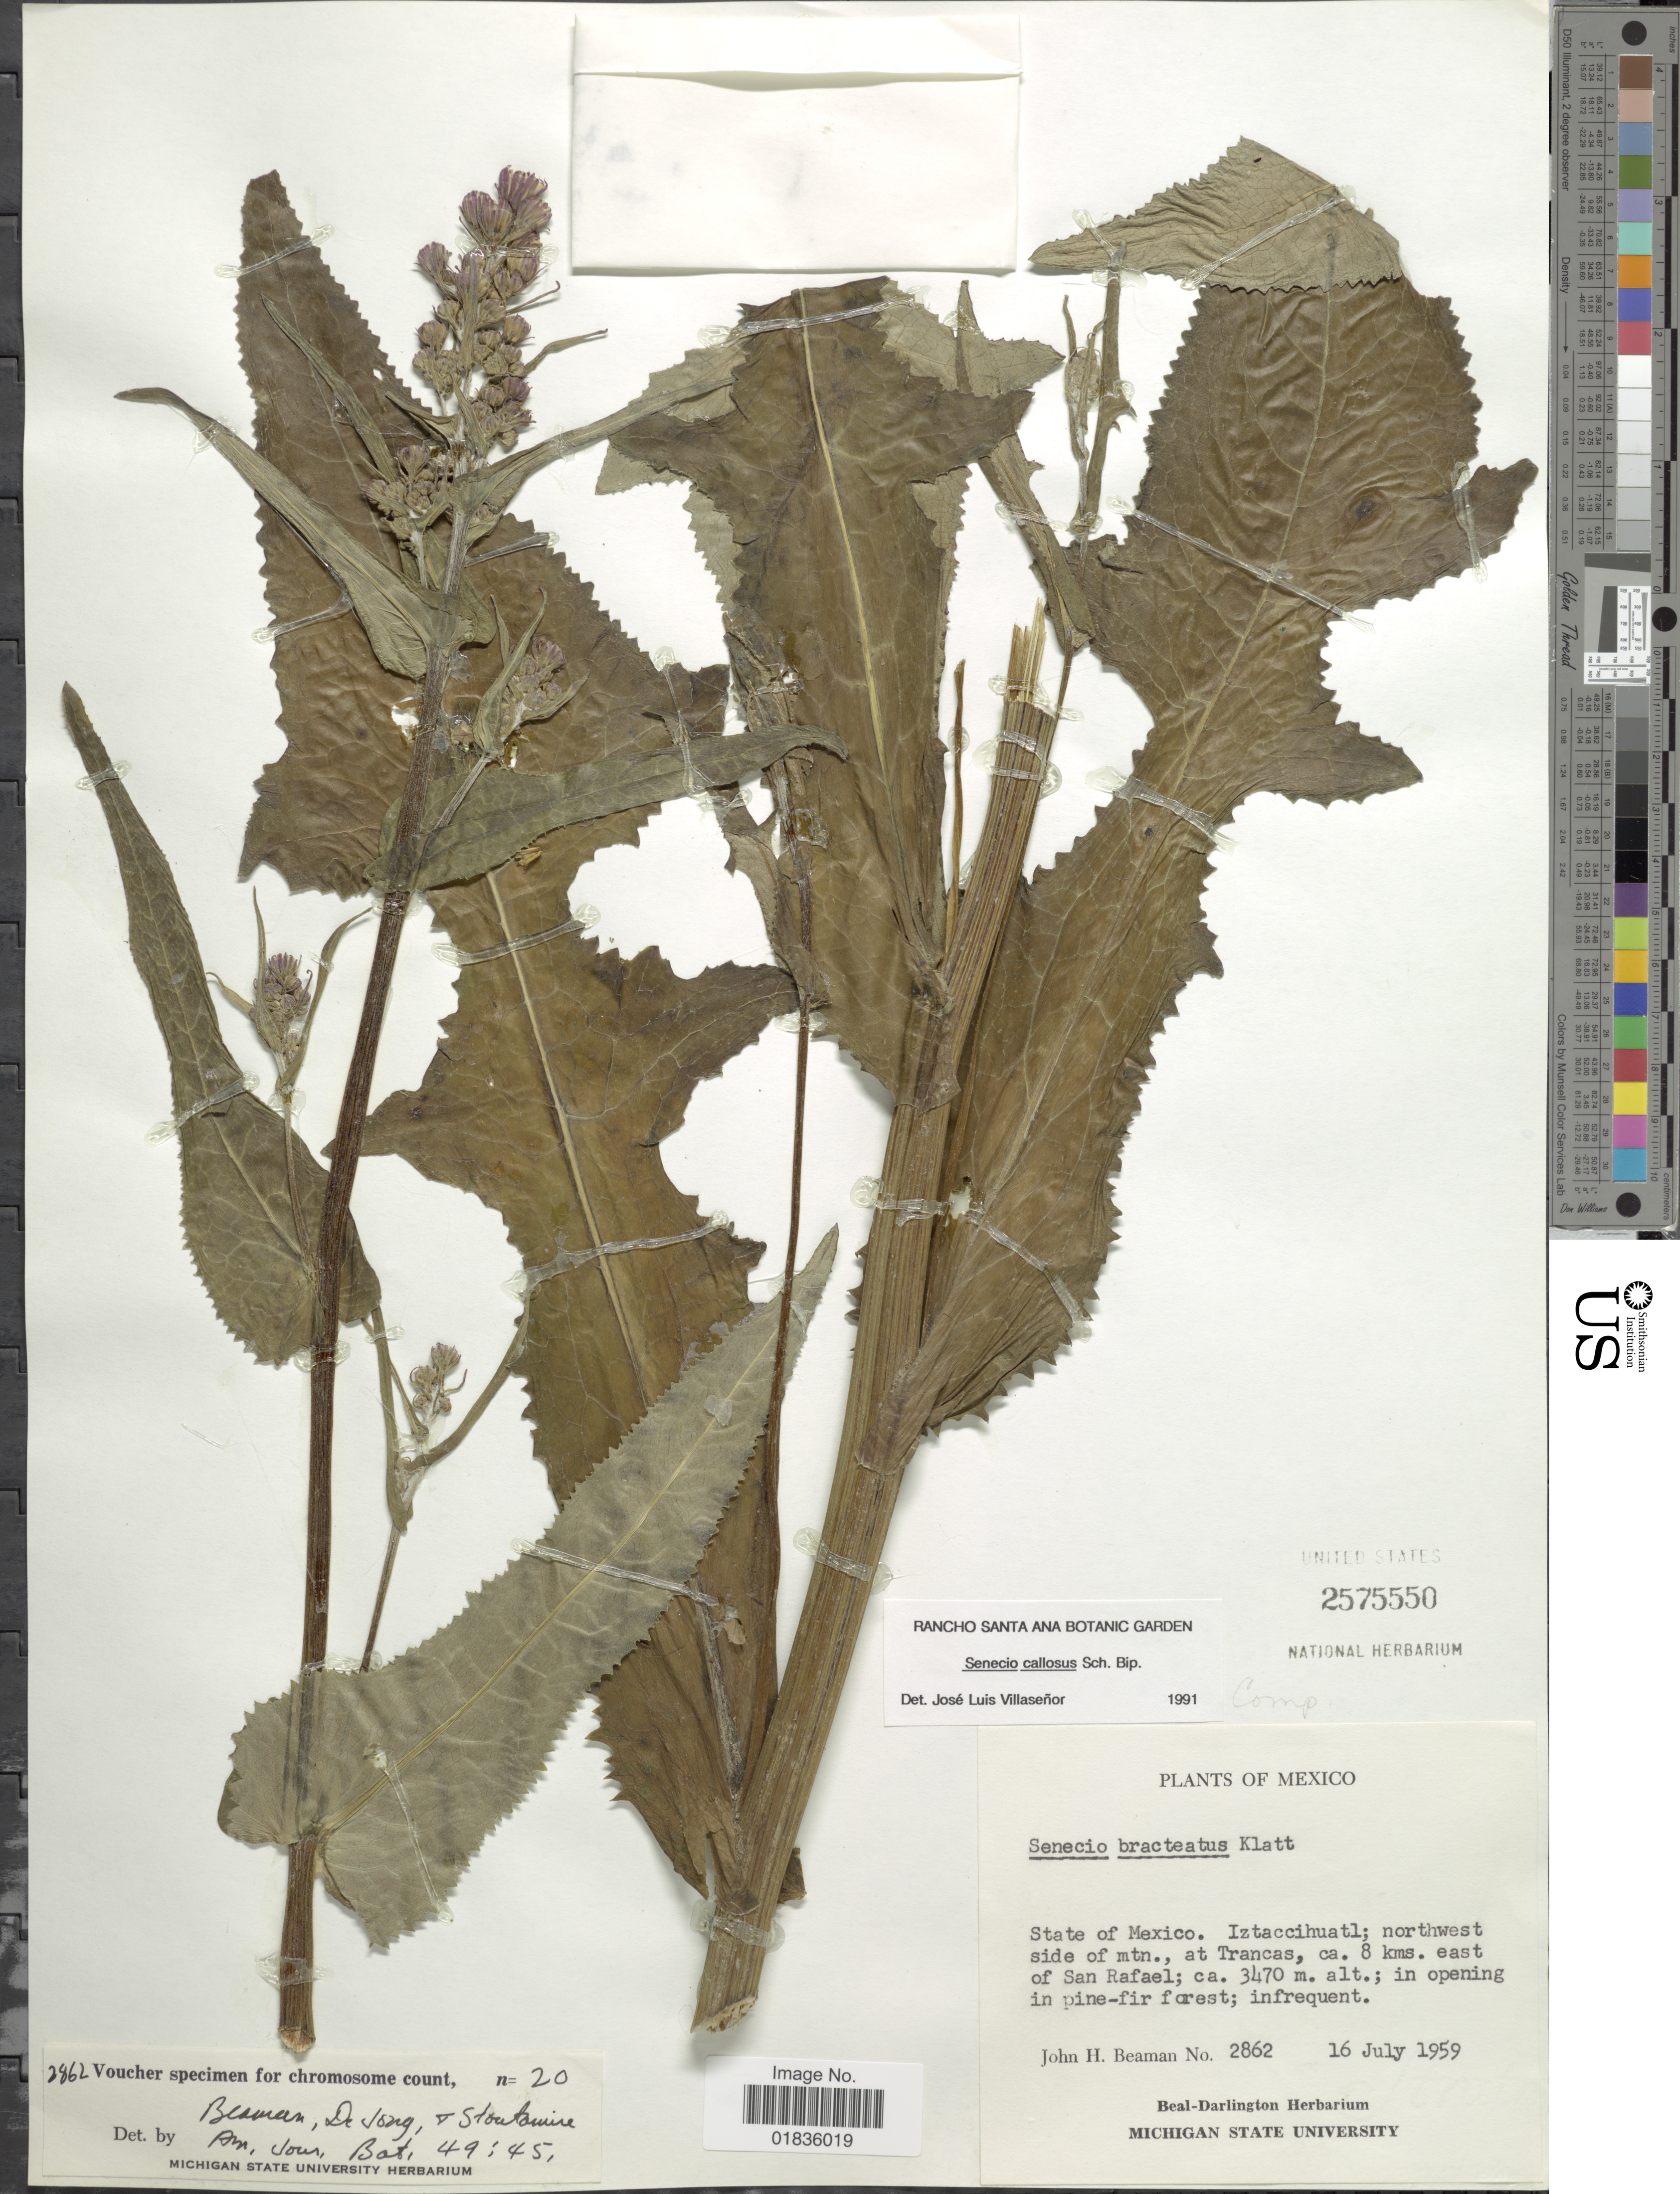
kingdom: Plantae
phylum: Tracheophyta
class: Magnoliopsida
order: Asterales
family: Asteraceae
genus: Senecio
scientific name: Senecio callosus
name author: Sch. Bip.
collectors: J. H. Beaman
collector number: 2862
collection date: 1959-07-16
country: Mexico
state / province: México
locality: Iztaccihuatl; northwest side of mtn., at Trancas, ca. 8 kms. east of San Rafael.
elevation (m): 3470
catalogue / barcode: US 2575550